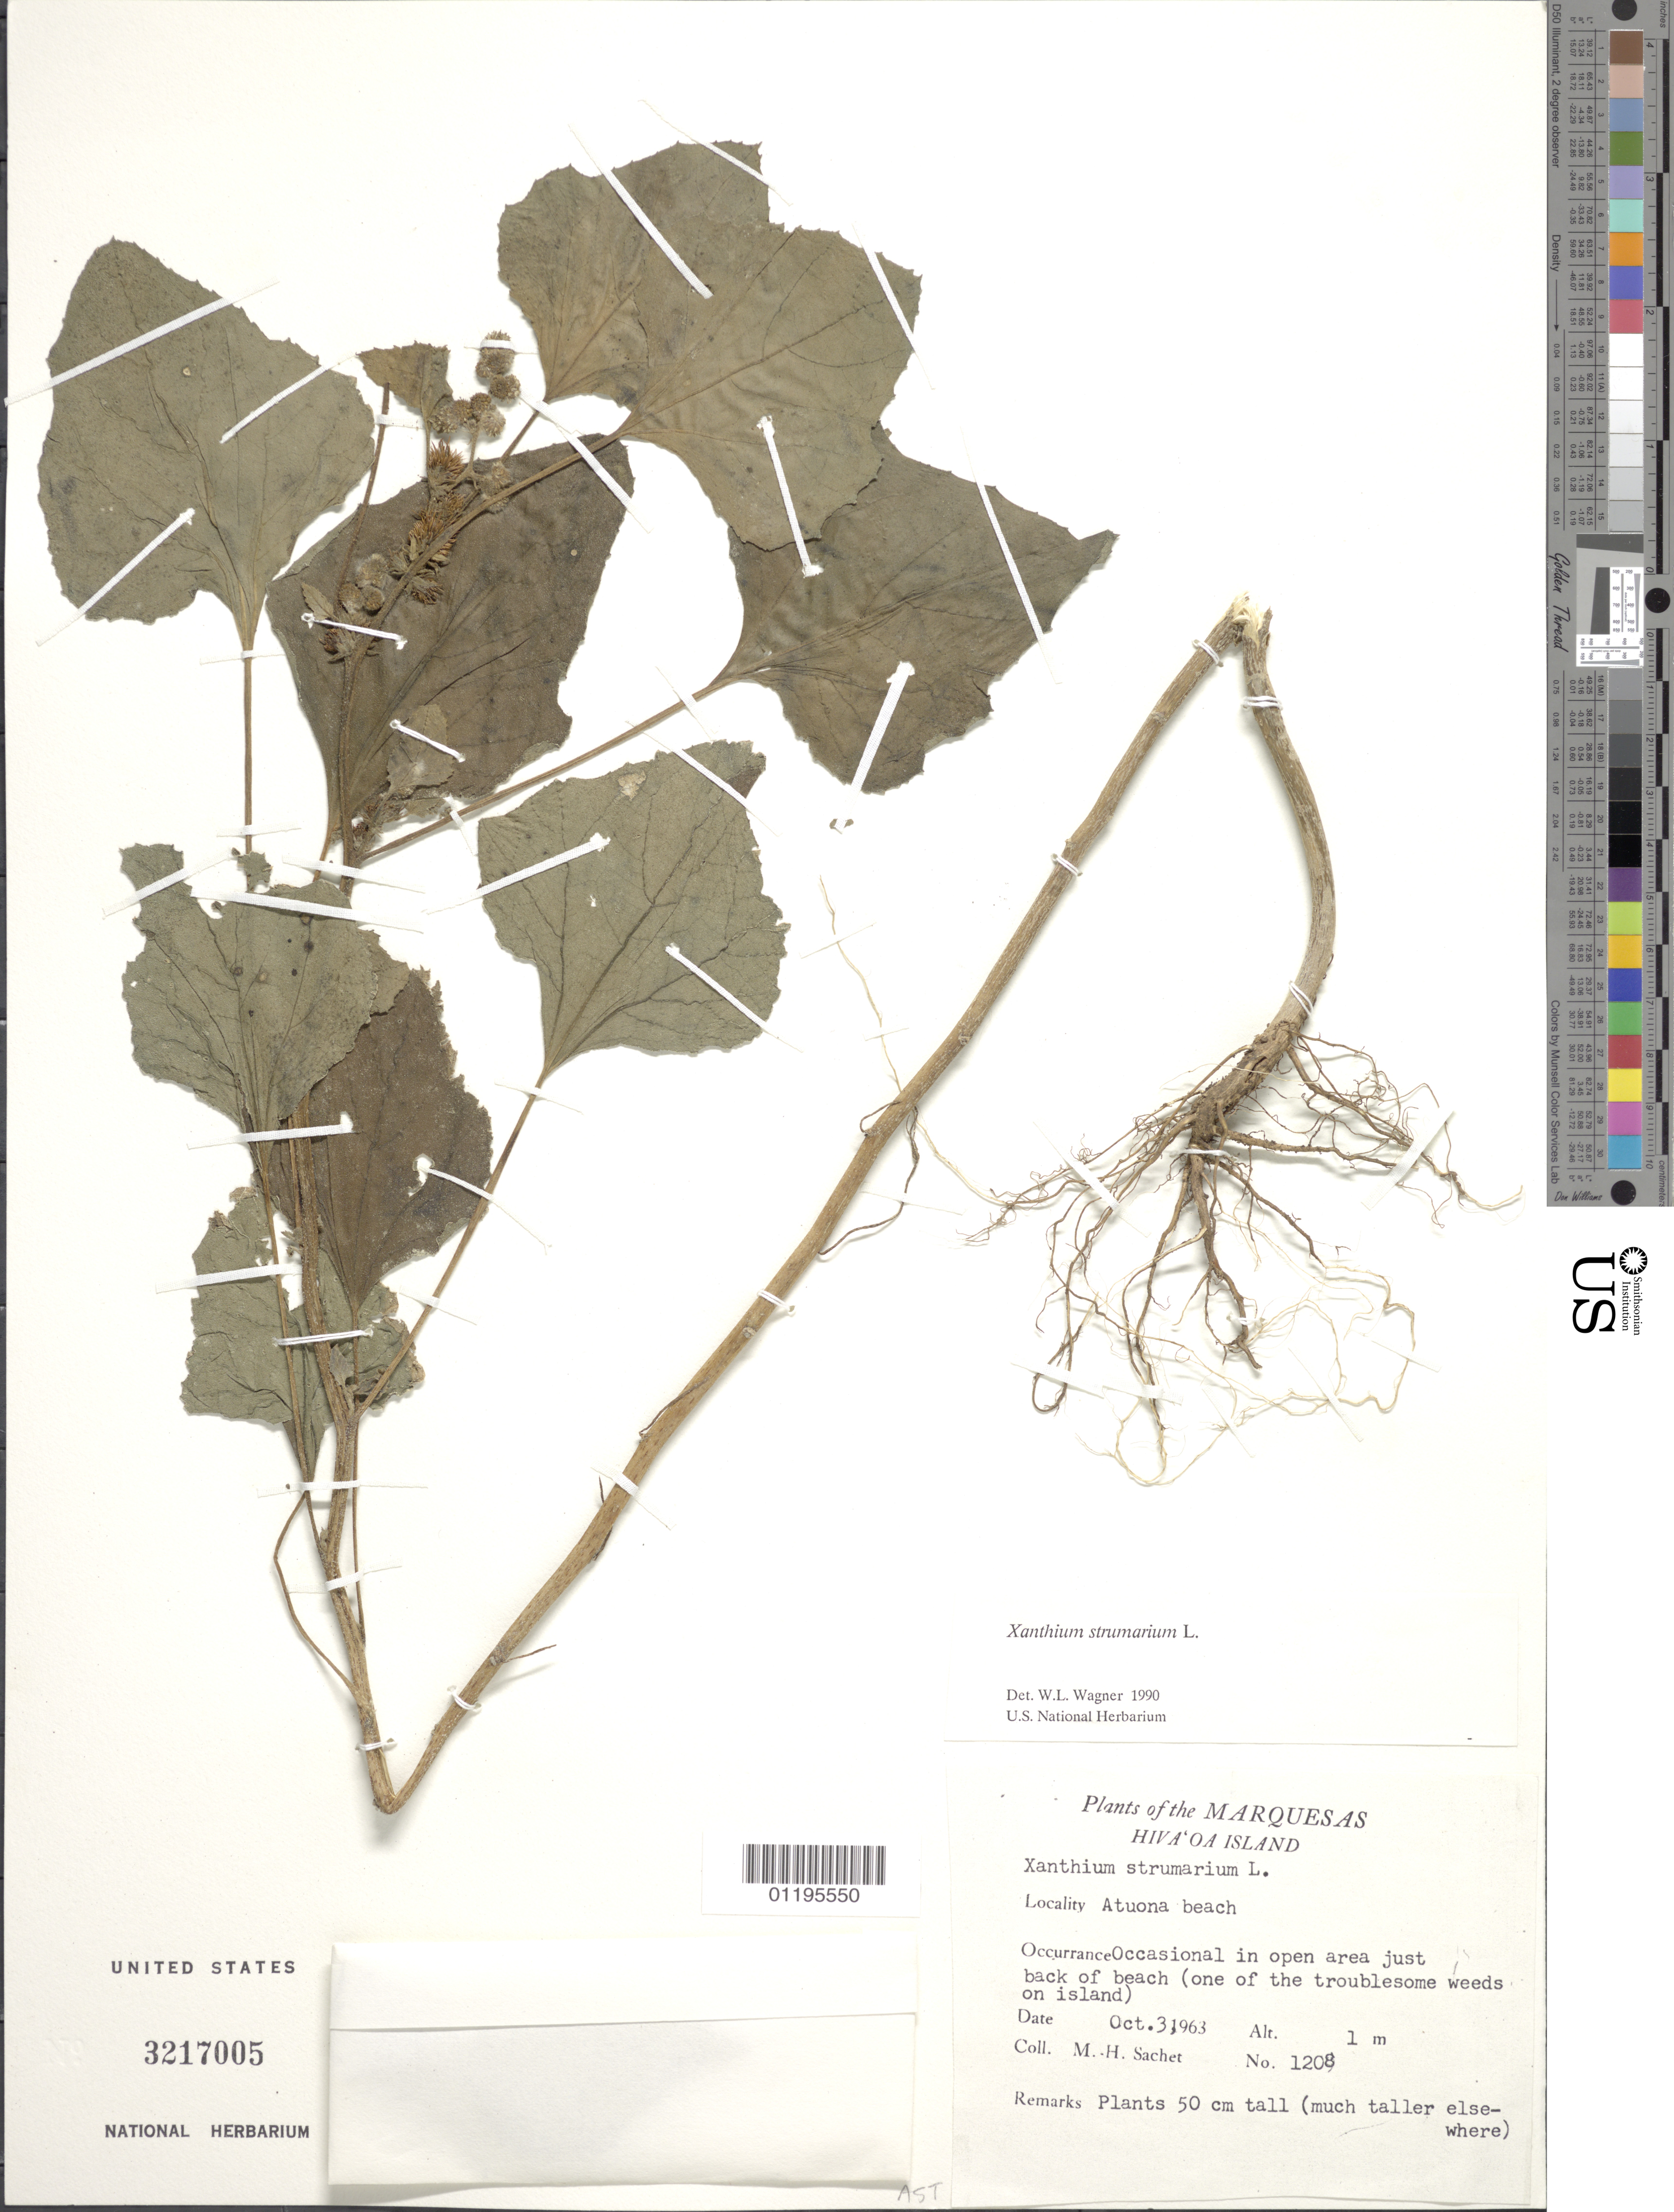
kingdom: Plantae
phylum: Tracheophyta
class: Magnoliopsida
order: Asterales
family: Asteraceae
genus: Xanthium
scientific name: Xanthium strumarium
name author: L.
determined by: Lorence, David H., (PTBG), National Tropical Botanical Garden (UNITED STATES)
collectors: M.-H. Sachet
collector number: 1208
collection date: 1963-10-31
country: French Polynesia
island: Hiva Oa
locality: Atuona beach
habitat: Occasional in open area just back of beach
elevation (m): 1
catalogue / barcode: US 3217005